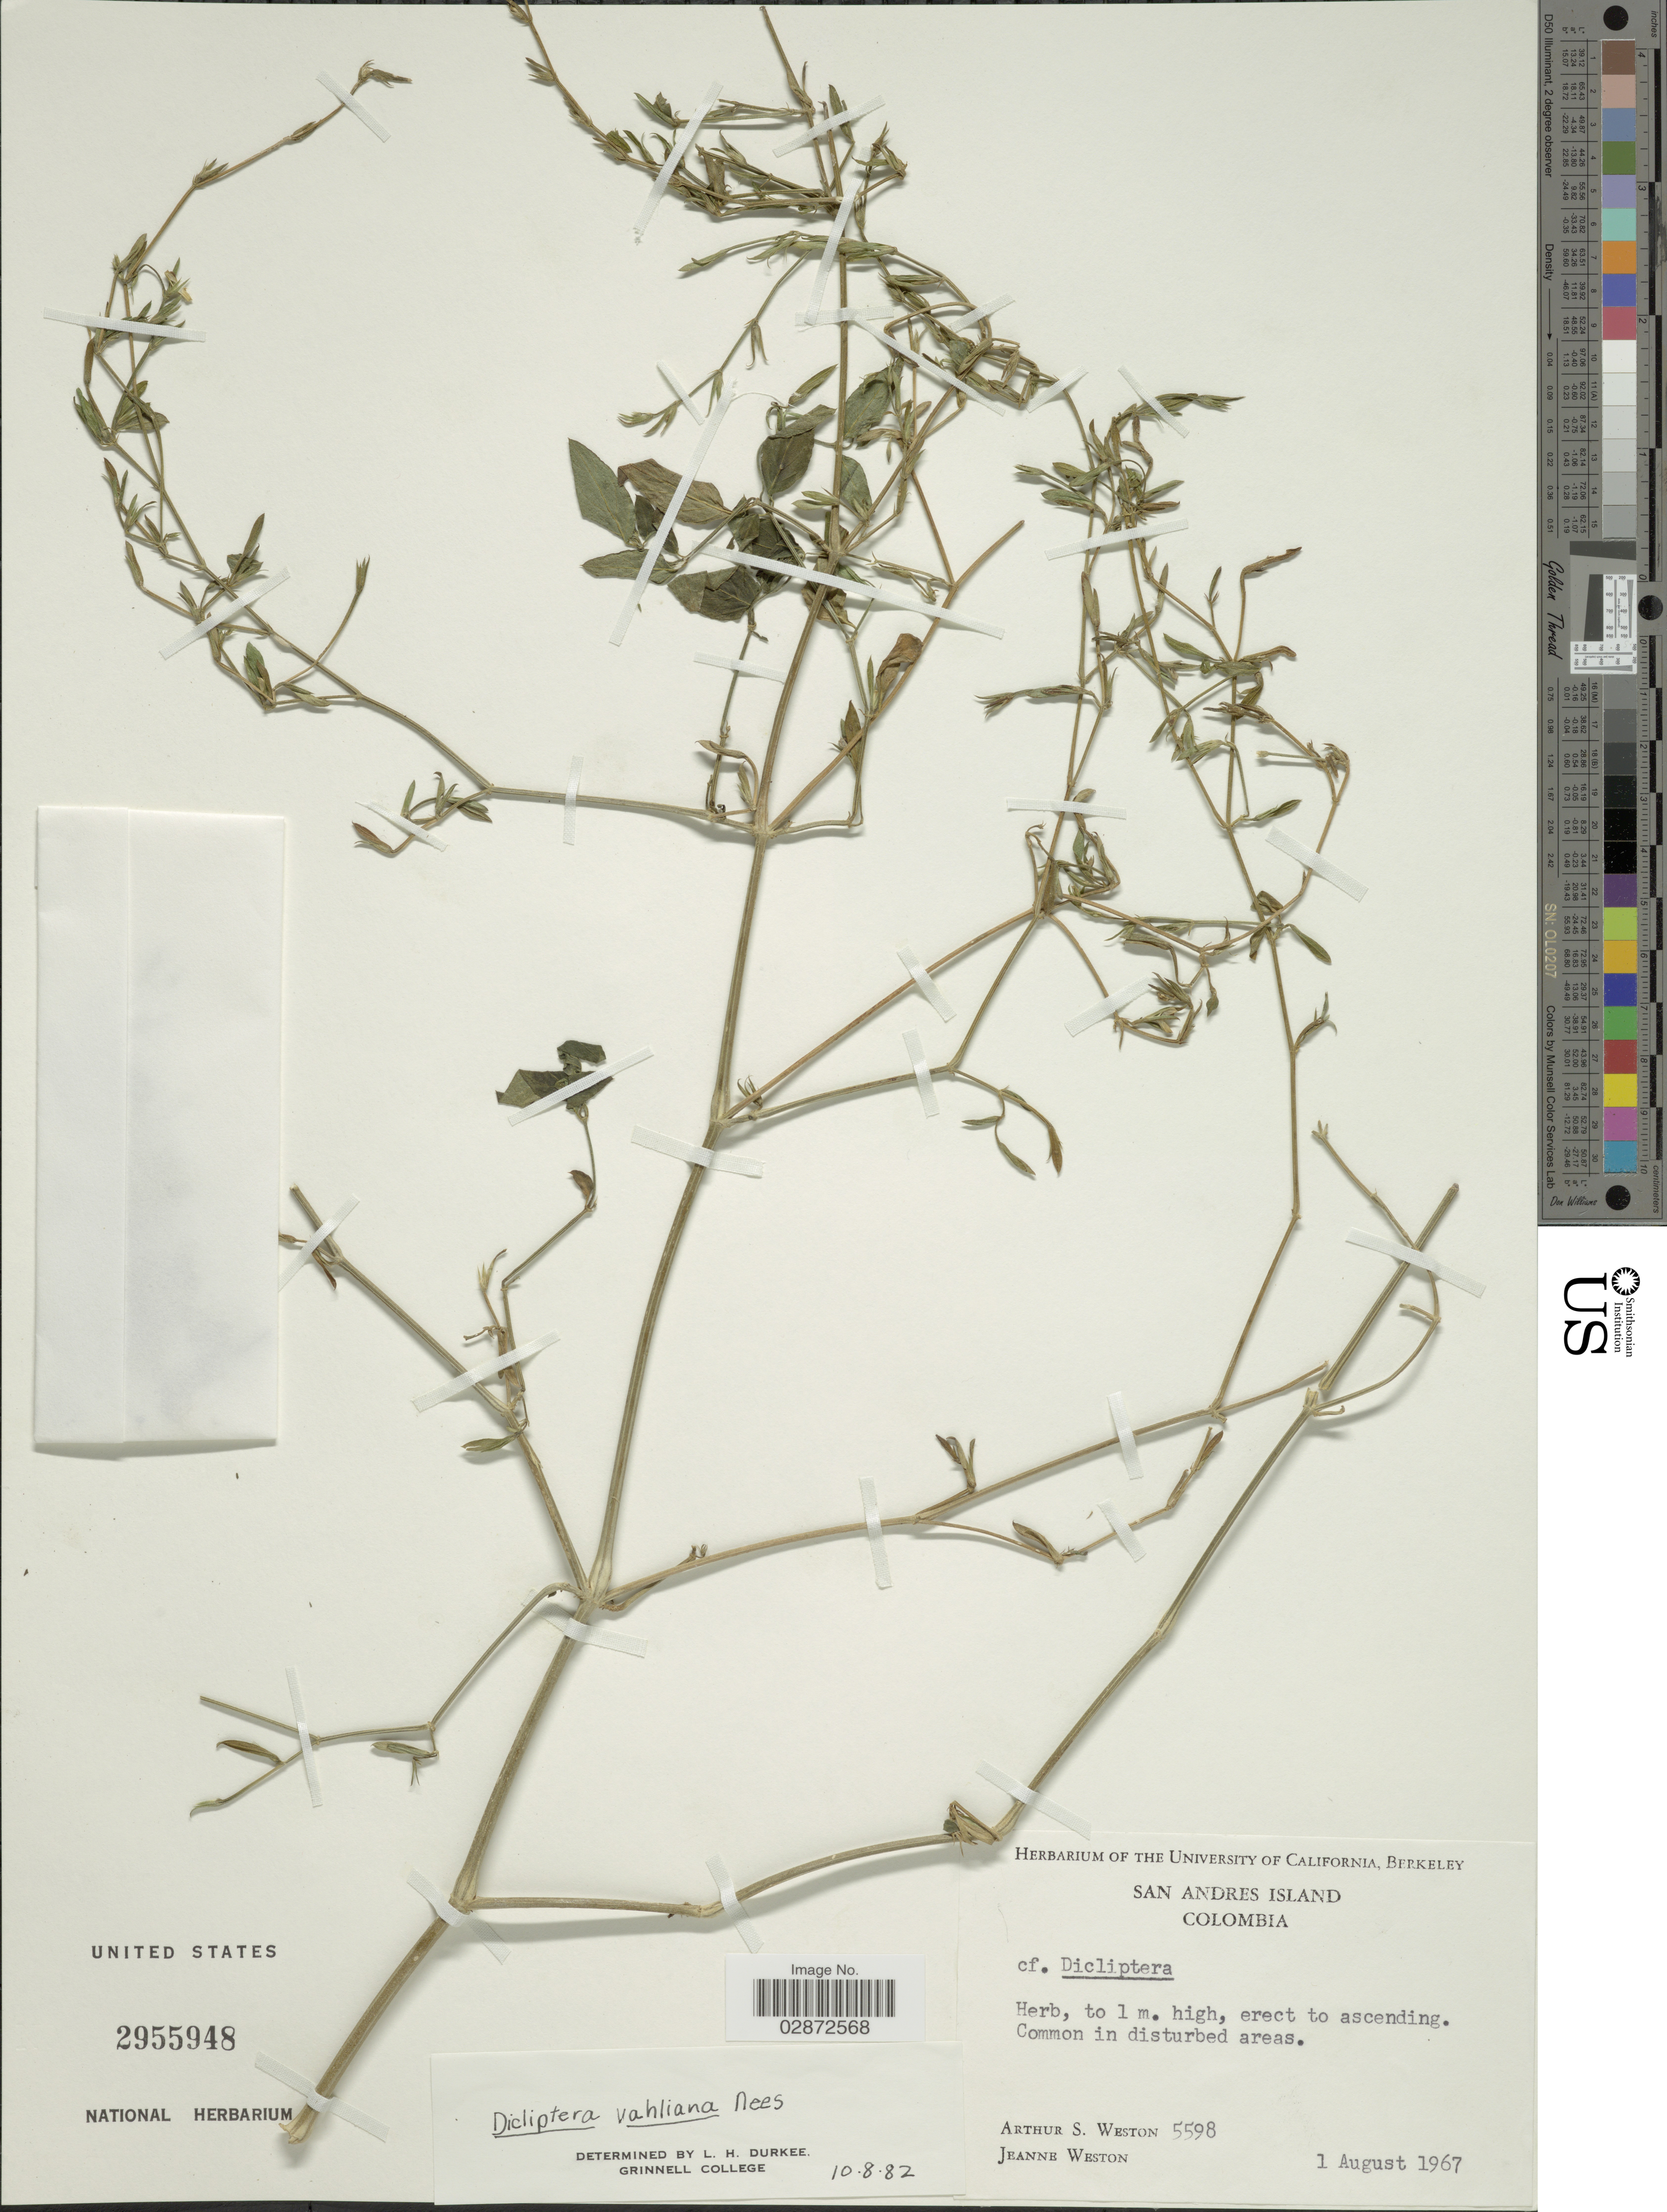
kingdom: Plantae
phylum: Tracheophyta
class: Magnoliopsida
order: Lamiales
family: Acanthaceae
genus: Dicliptera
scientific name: Dicliptera vahliana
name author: Nees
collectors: A. Weston & J. Weston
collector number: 5598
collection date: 1967-08-01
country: Colombia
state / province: San Andres y Providencia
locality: San Andres Island.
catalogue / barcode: US 2955948